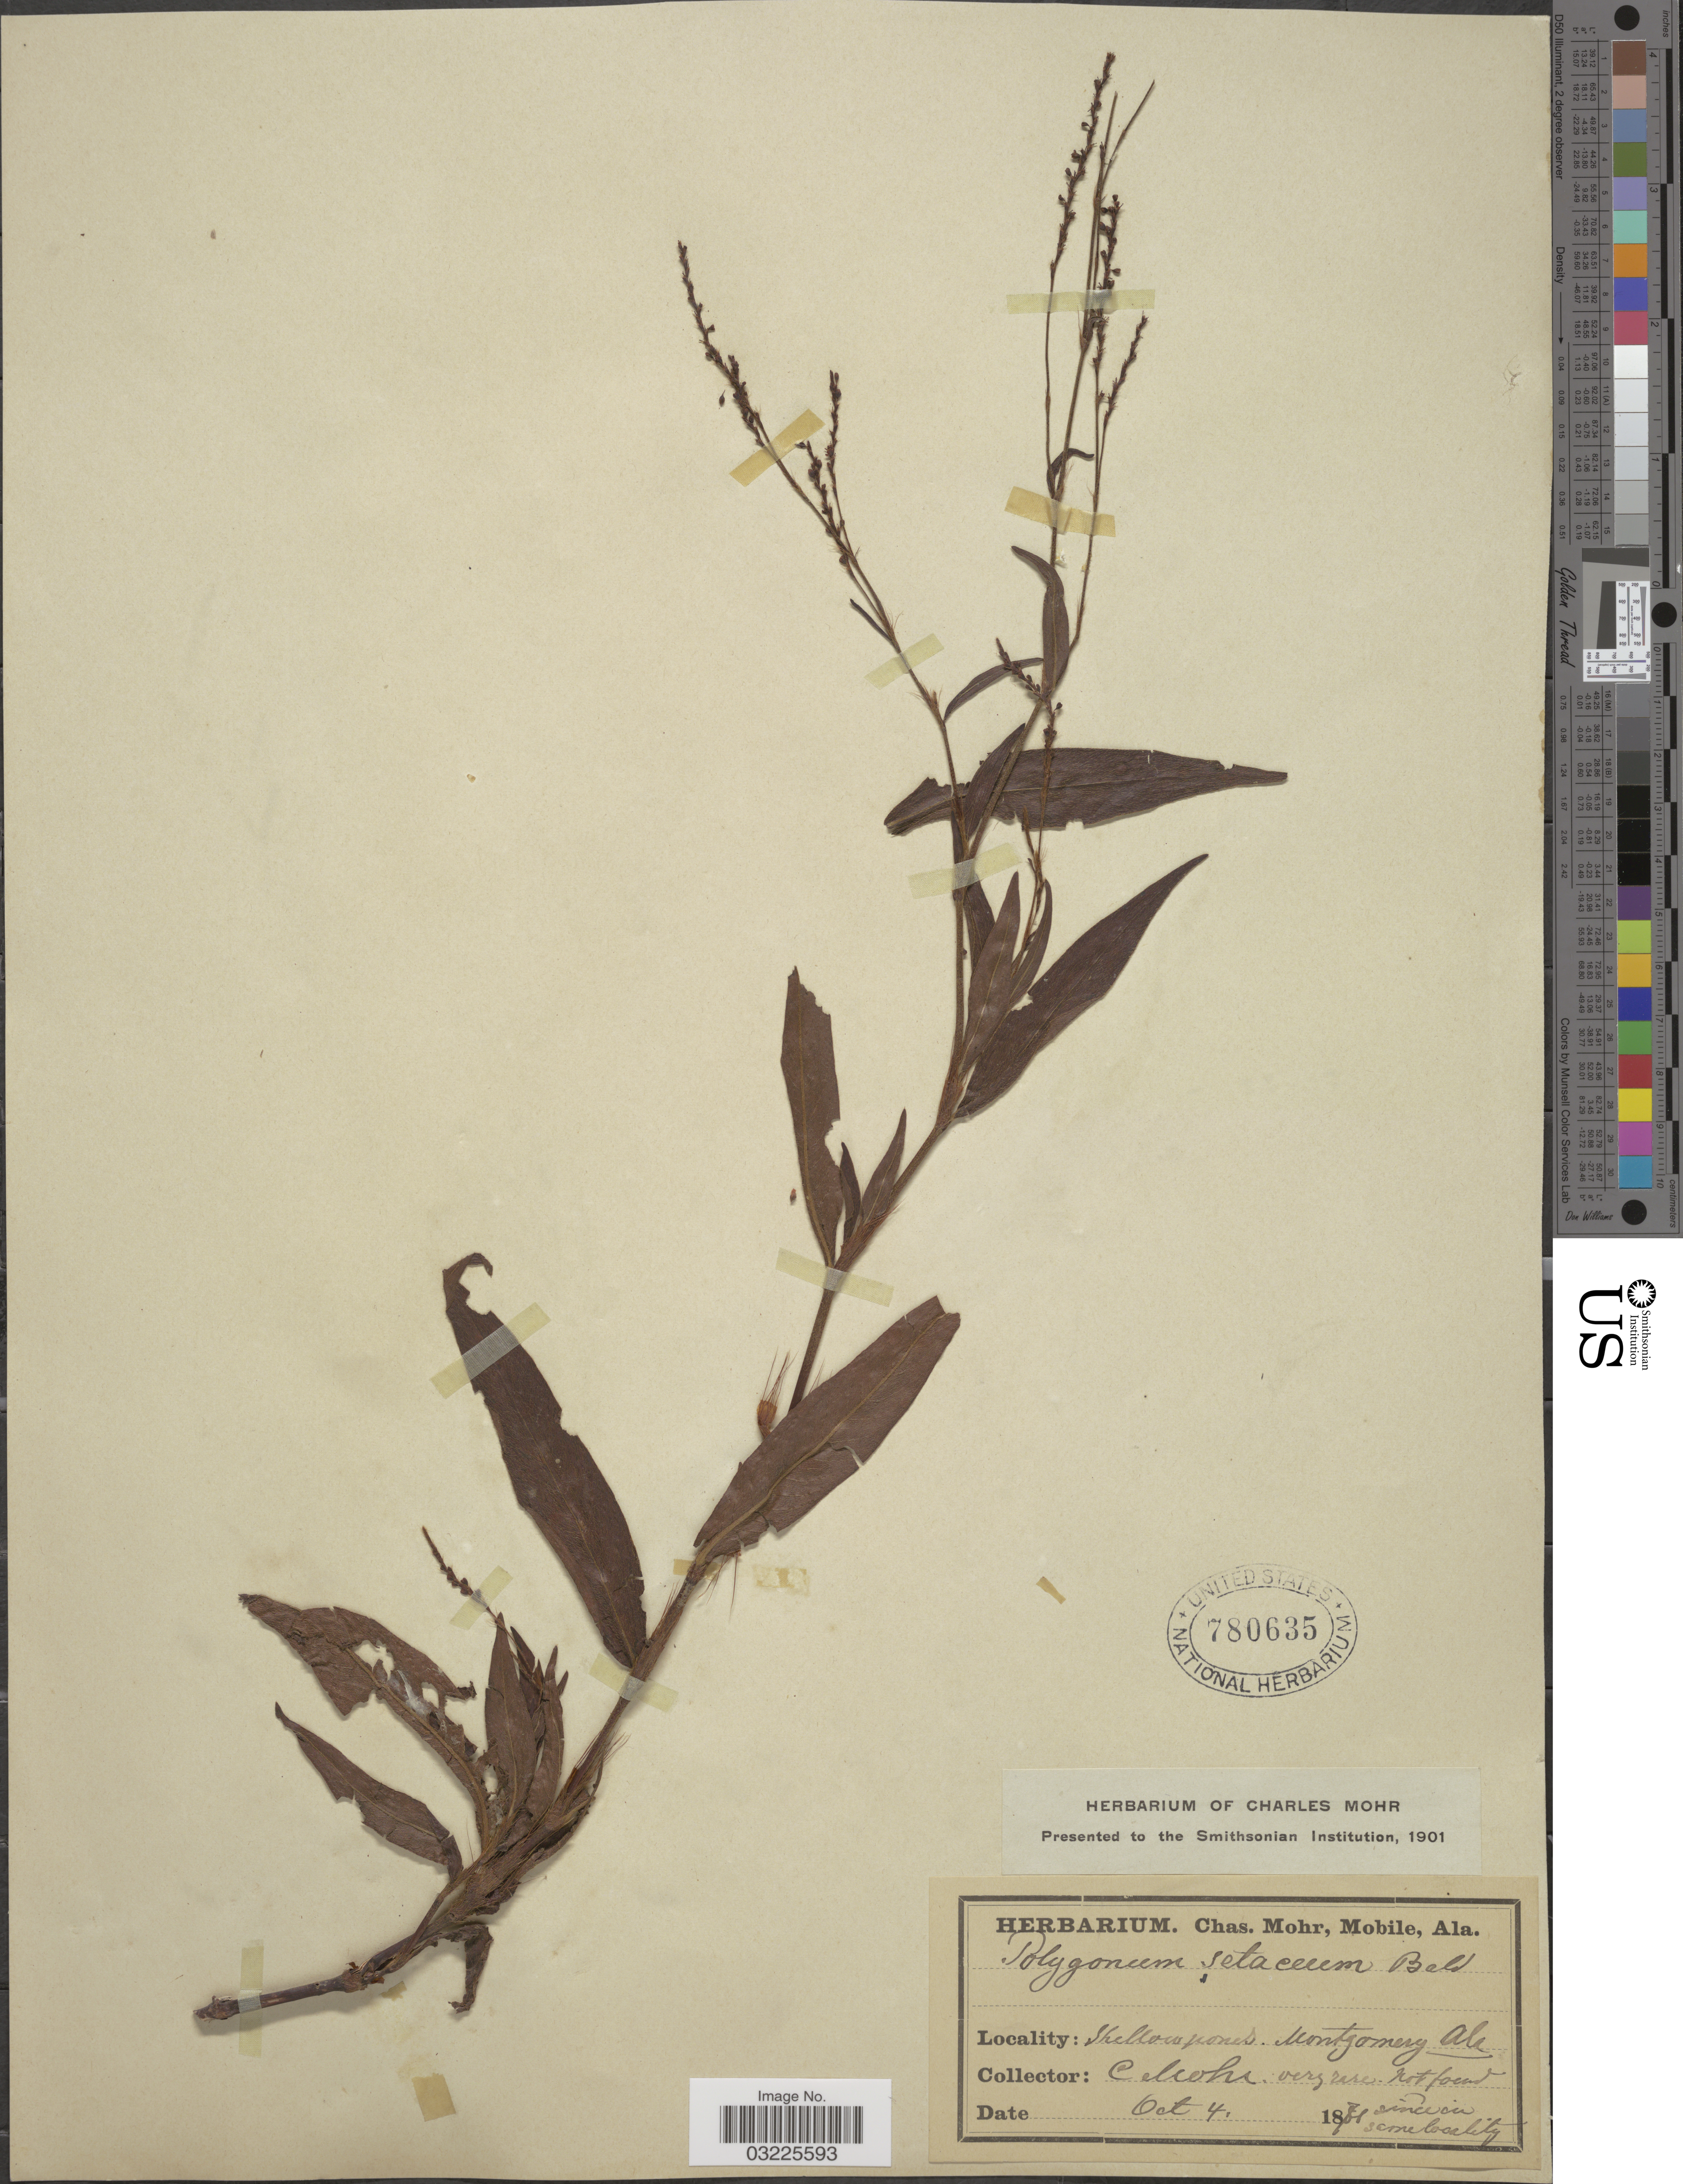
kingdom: Plantae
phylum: Tracheophyta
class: Magnoliopsida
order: Caryophyllales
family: Polygonaceae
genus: Persicaria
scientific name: Persicaria setacea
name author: Small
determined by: Atha, D. E.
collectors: C. T. Mohr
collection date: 1881-10-04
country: United States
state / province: Alabama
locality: Montgomery.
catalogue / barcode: US 780635